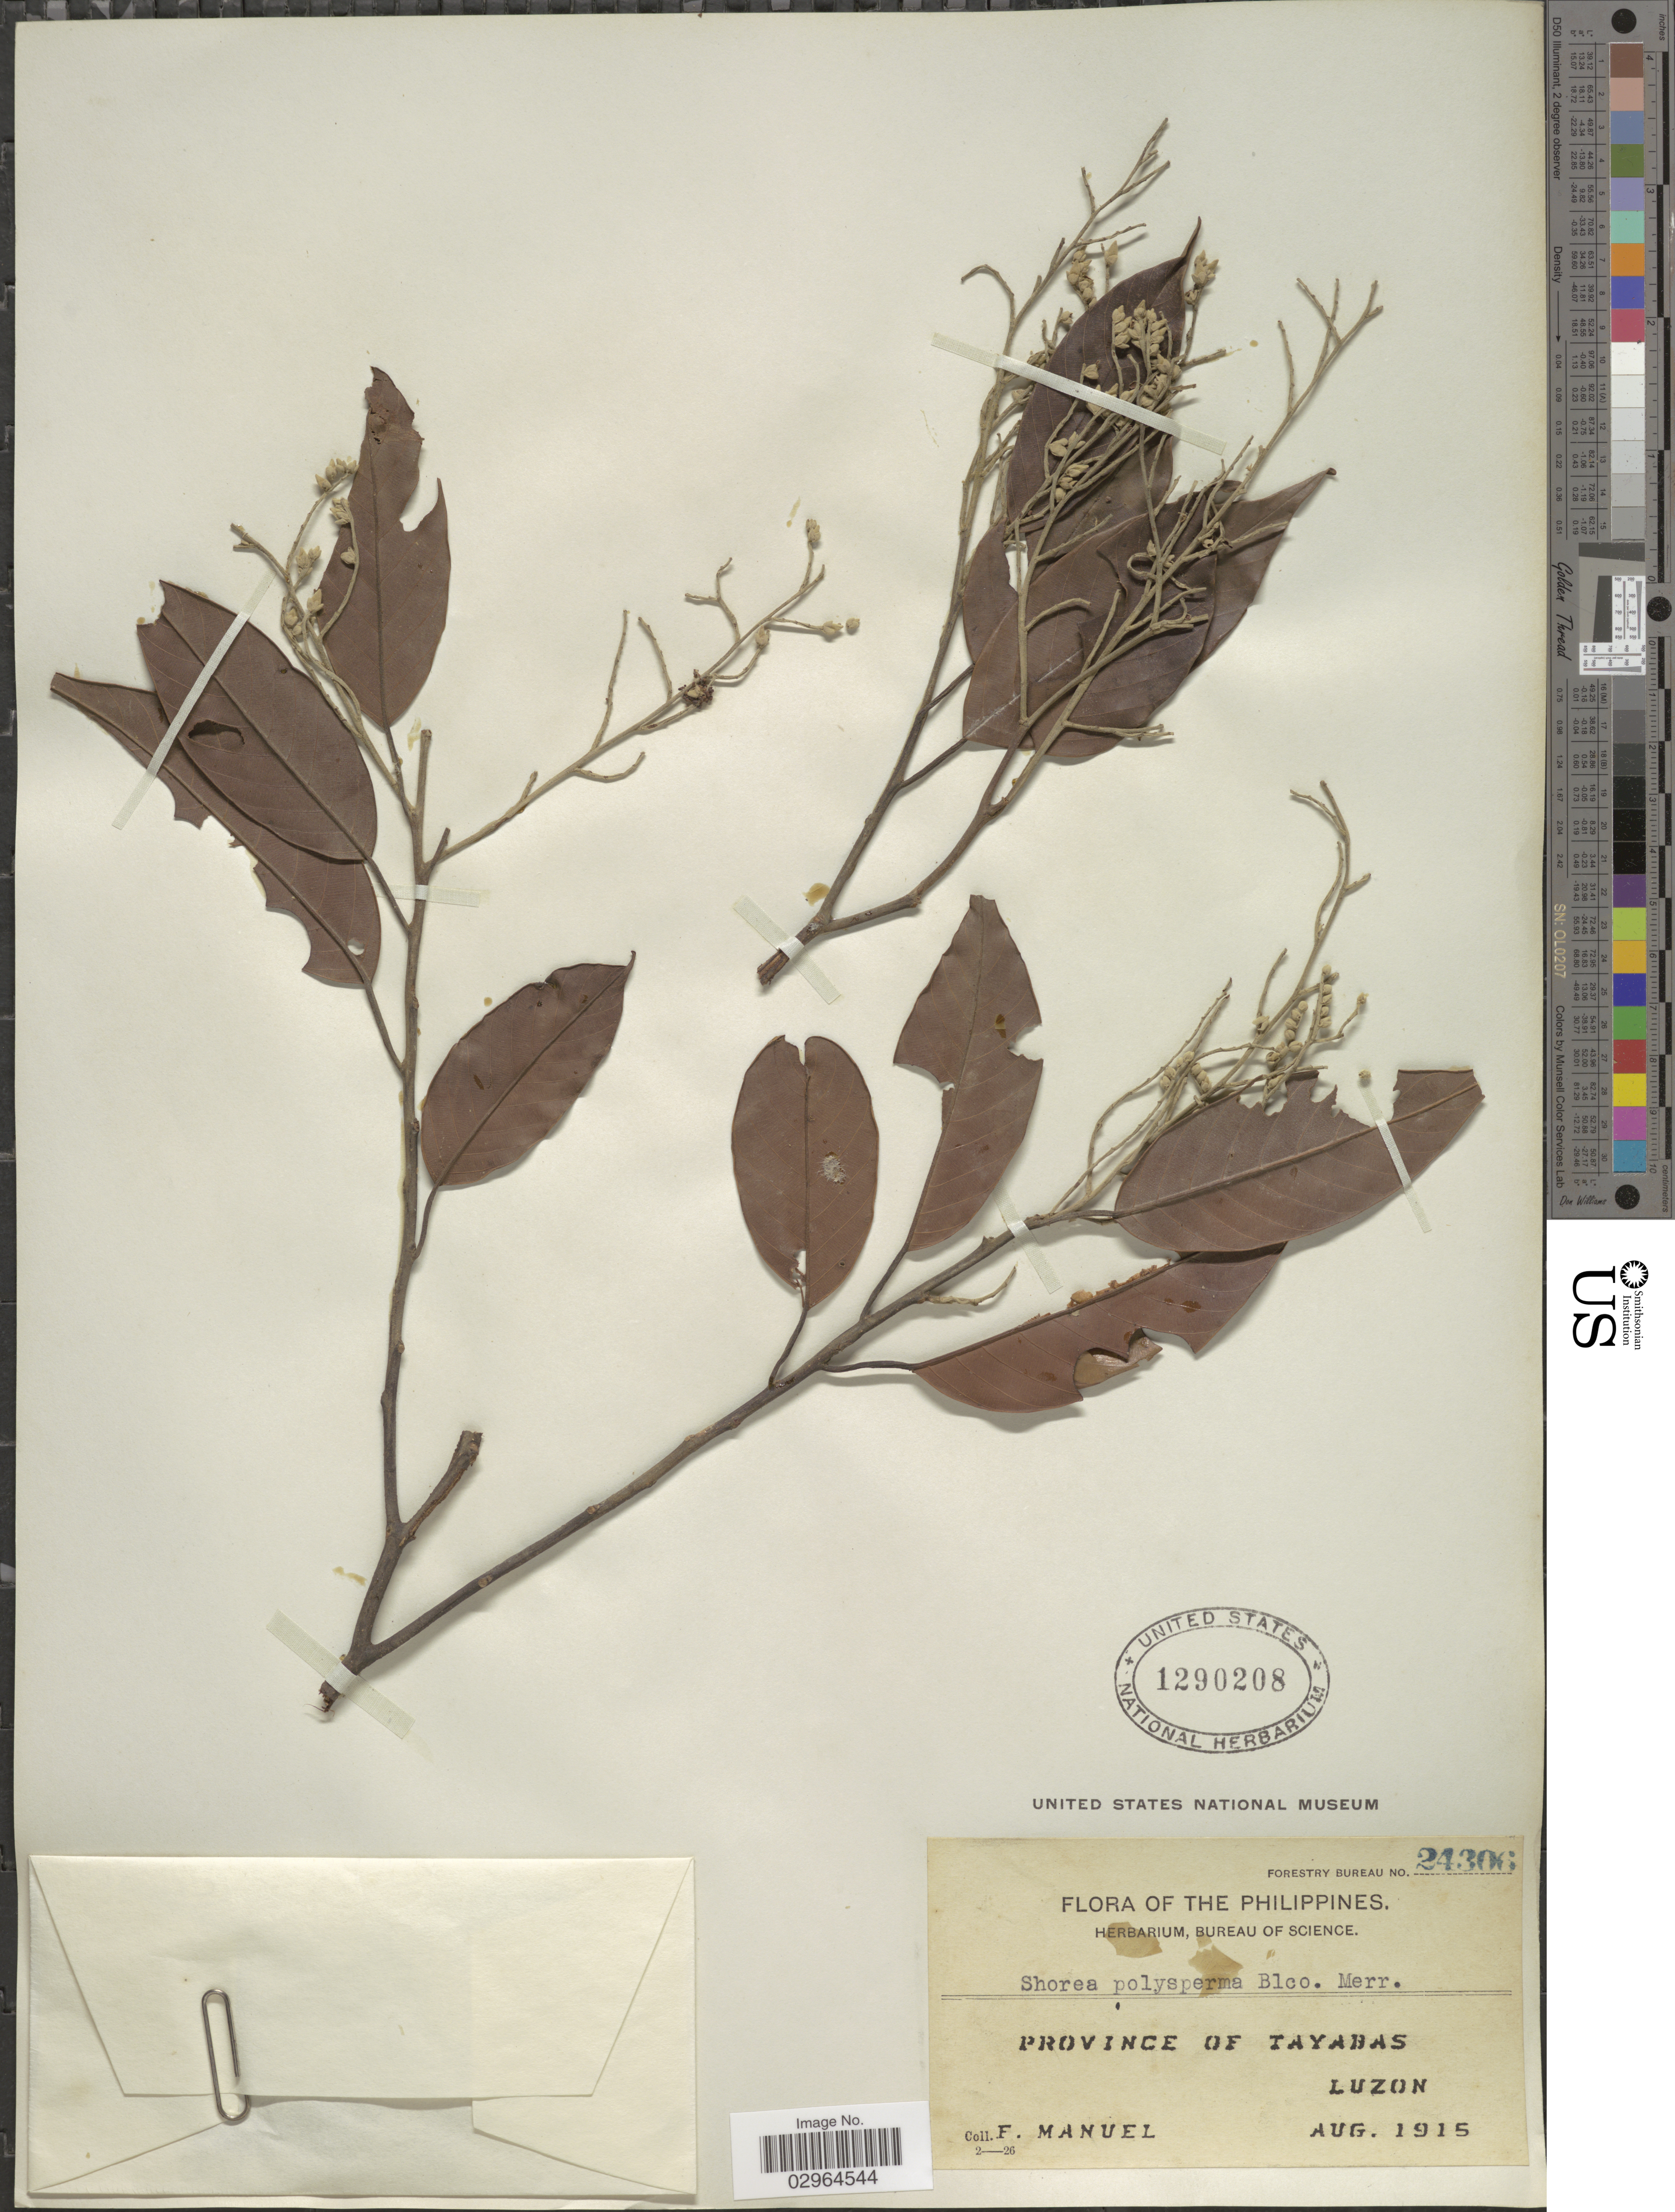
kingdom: Plantae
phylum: Tracheophyta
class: Magnoliopsida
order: Malvales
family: Dipterocarpaceae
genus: Rubroshorea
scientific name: Rubroshorea polysperma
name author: (Blanco) P.S. Ashton & J. Heck.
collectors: F. Manuel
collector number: Forestry Bureau 24306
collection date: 1915-08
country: Philippines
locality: Province of Tayabas, Luzon.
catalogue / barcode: US 1290208